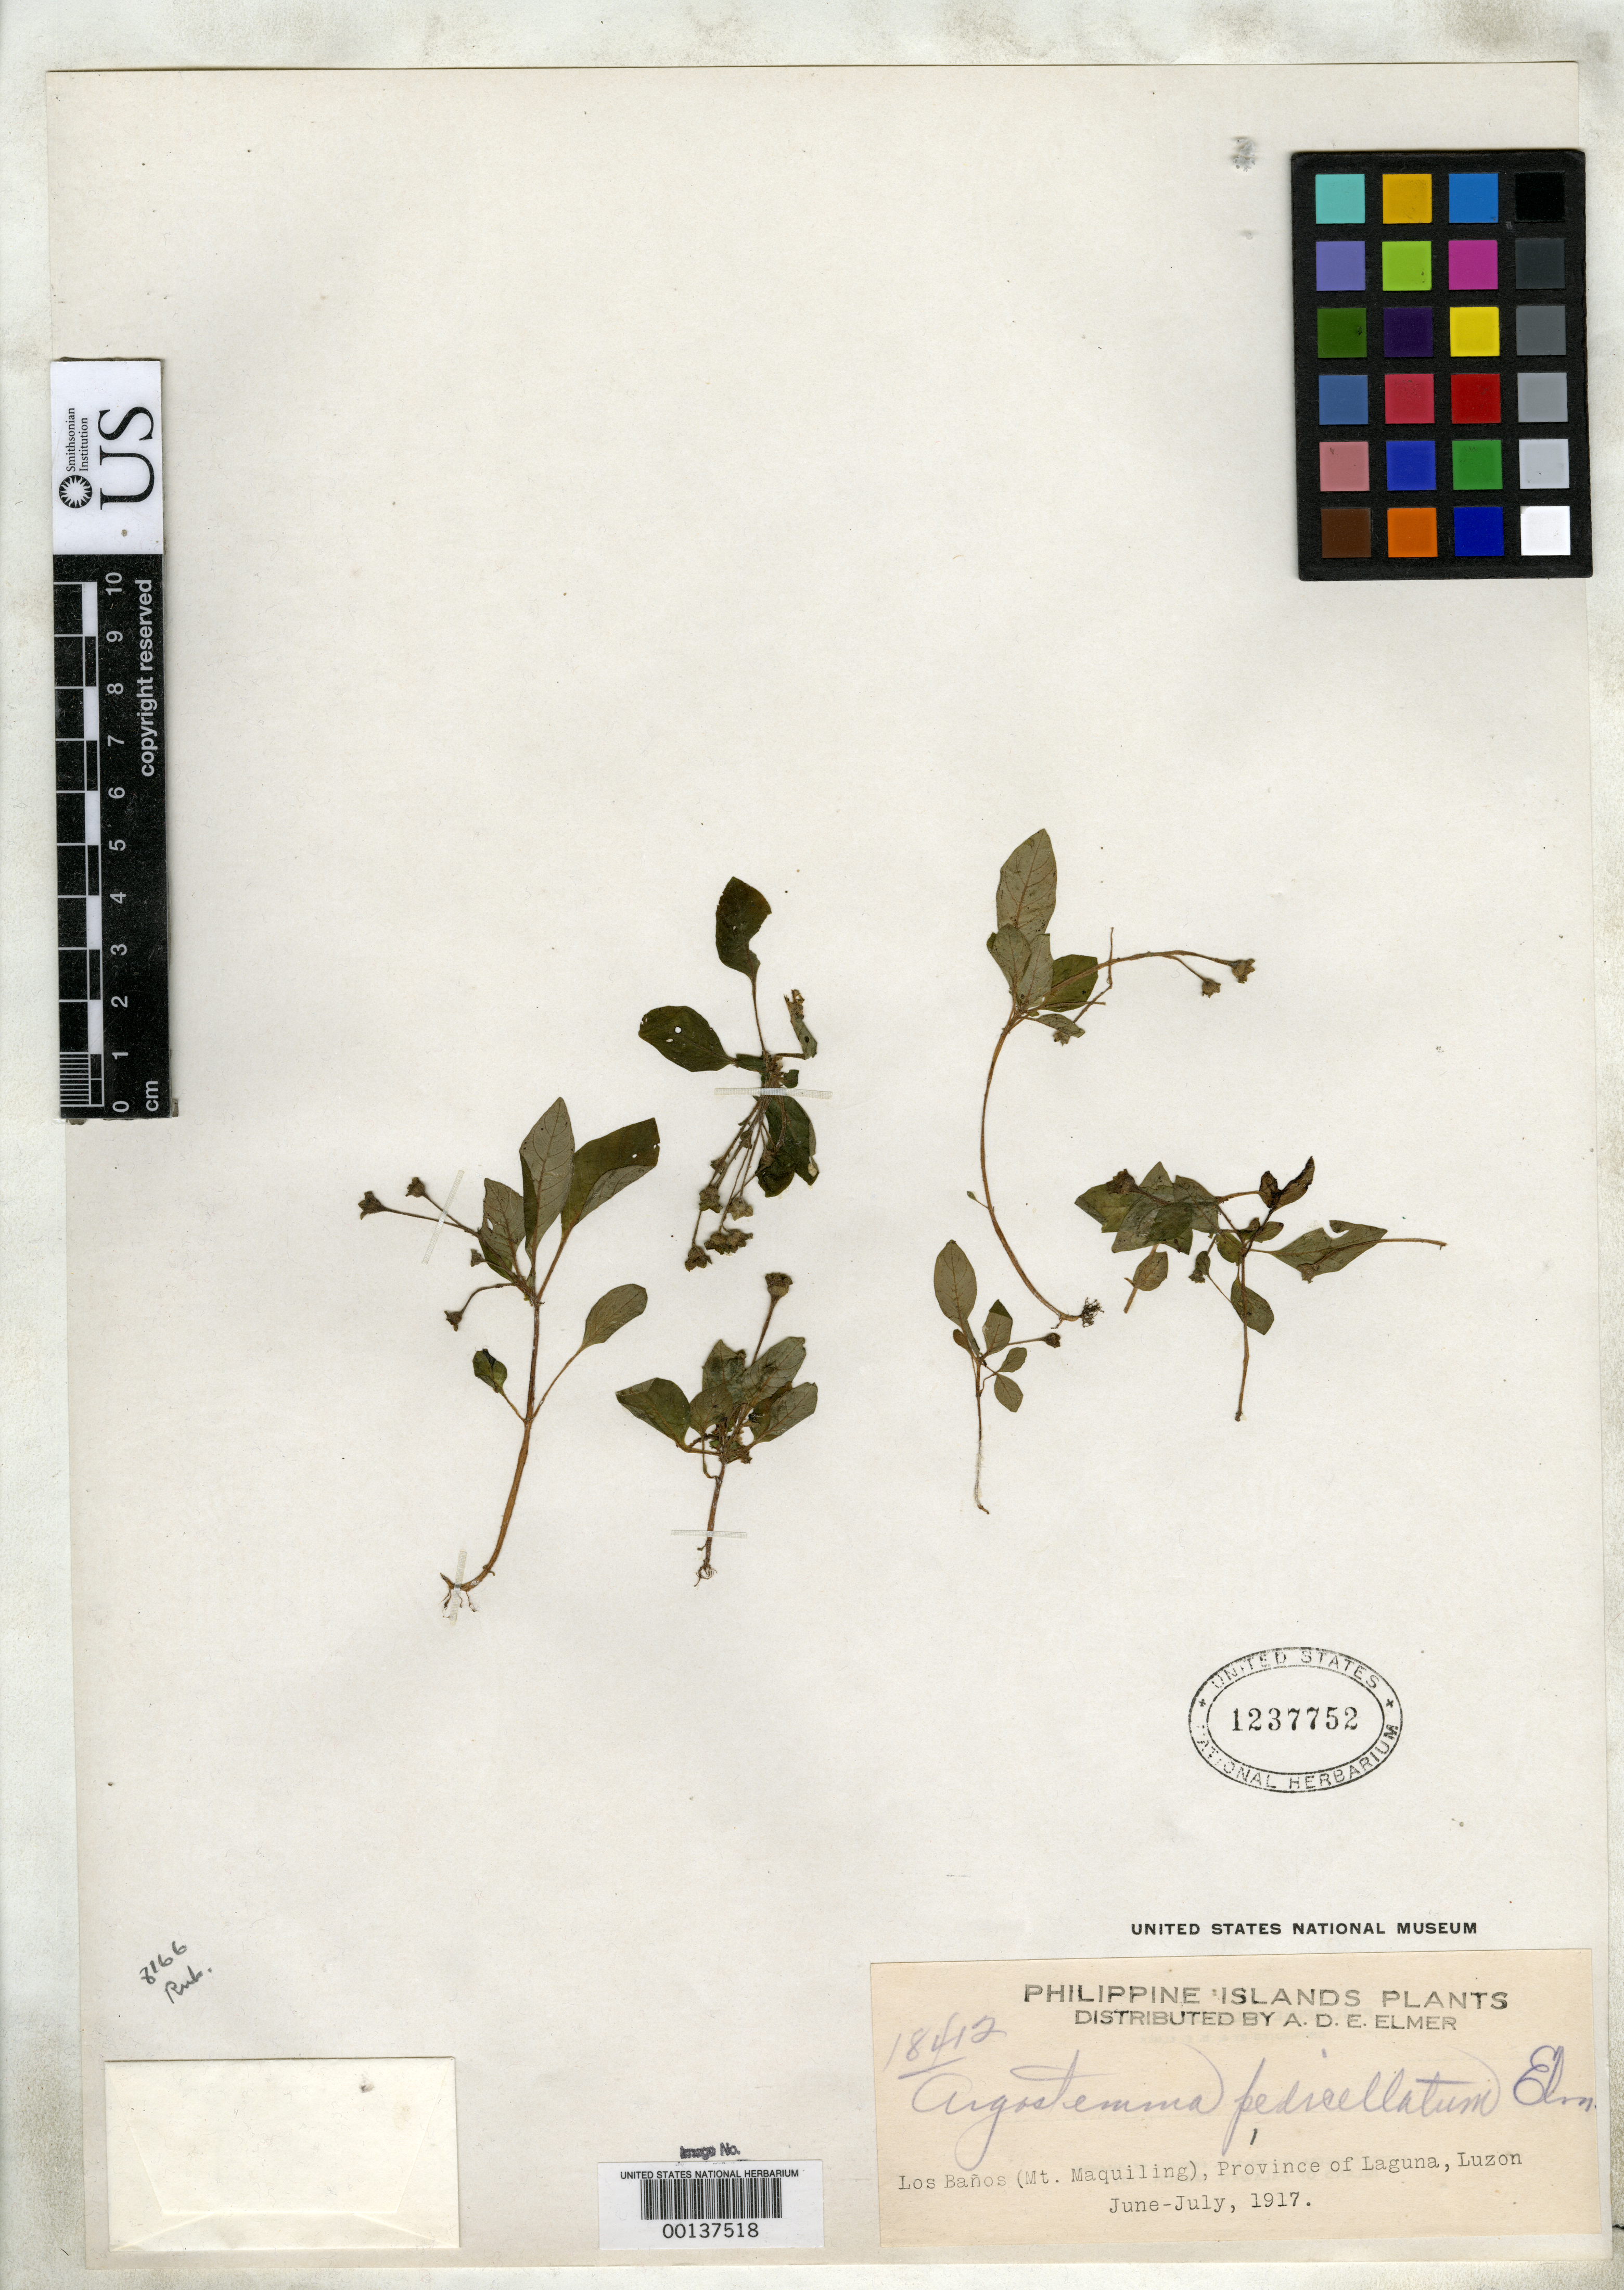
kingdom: Plantae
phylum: Tracheophyta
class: Magnoliopsida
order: Gentianales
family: Rubiaceae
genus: Argostemma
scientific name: Argostemma pedicellatum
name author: Elmer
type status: Isotype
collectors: A. D. E. Elmer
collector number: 18412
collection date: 1917-06/1917-07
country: Philippines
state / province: Calabarzon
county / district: Laguna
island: Luzon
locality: Los Baños (Mt. Maquiling), Province of Laguna, Luzon.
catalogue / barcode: US 1237752